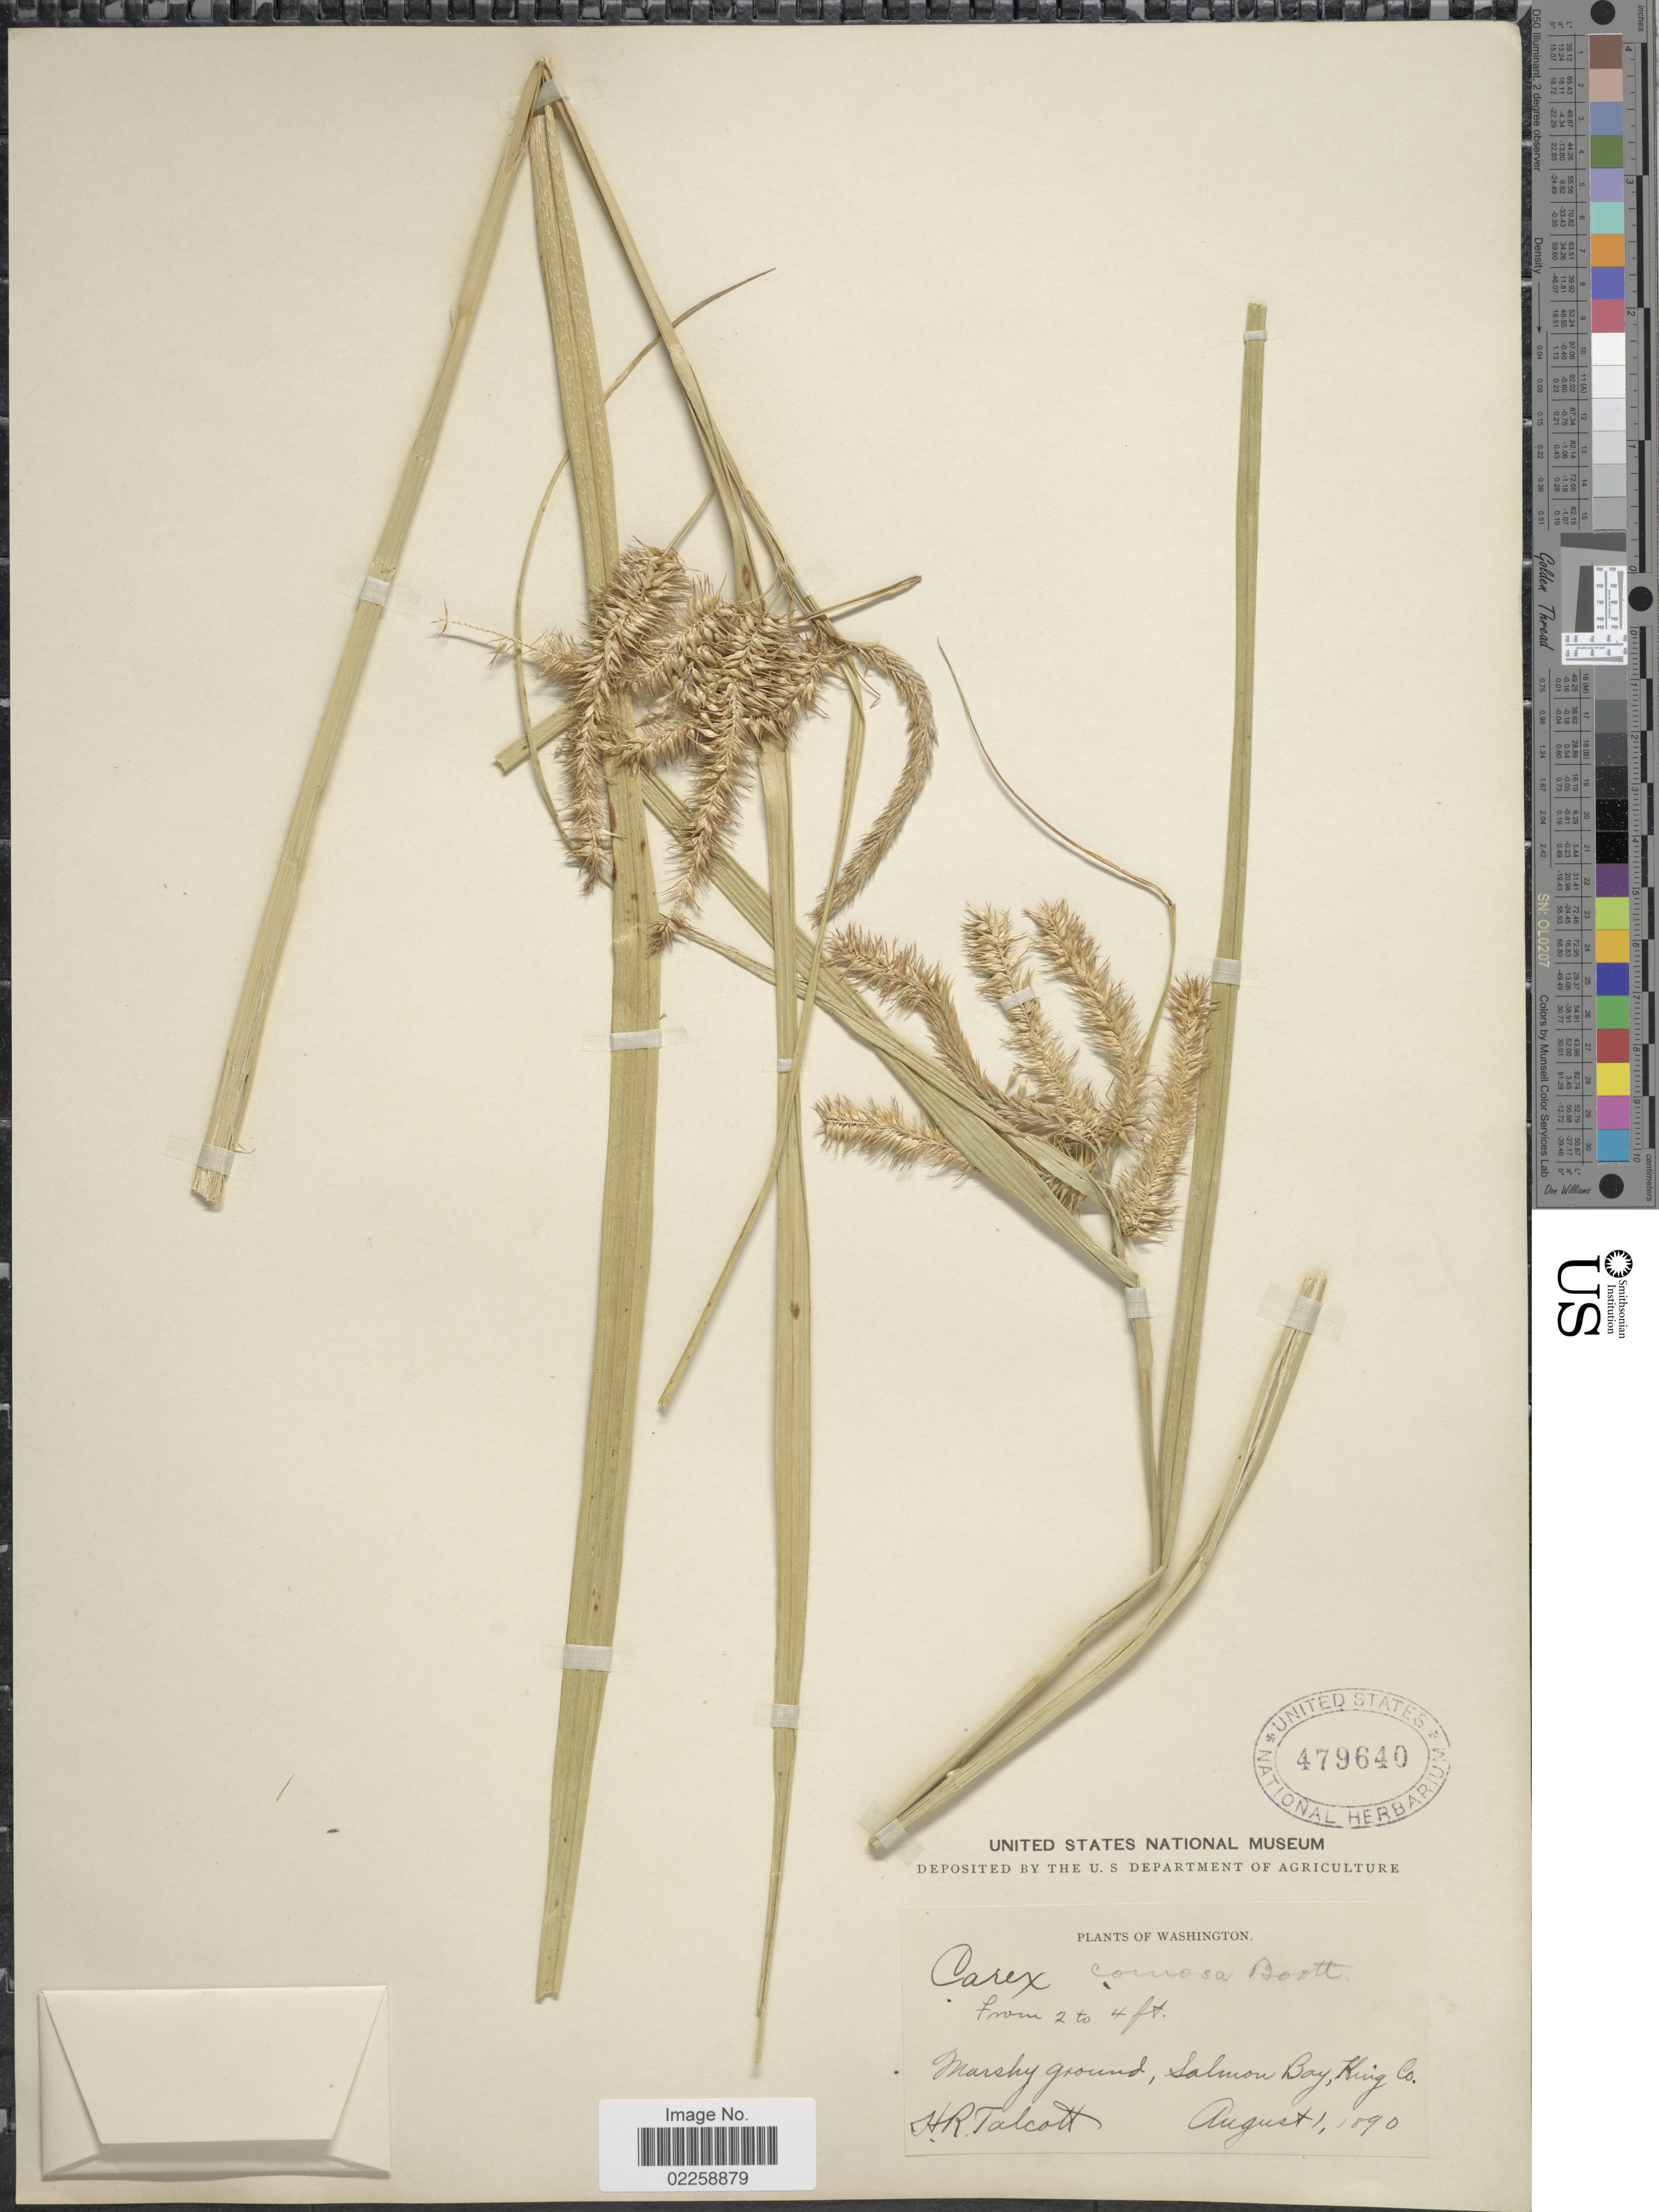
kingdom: Plantae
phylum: Tracheophyta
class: Liliopsida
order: Poales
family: Cyperaceae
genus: Carex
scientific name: Carex comosa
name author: Boott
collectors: H. Talcott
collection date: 1890-08-01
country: United States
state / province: Washington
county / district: King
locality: Salmon Bay, King Co.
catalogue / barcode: US 479640